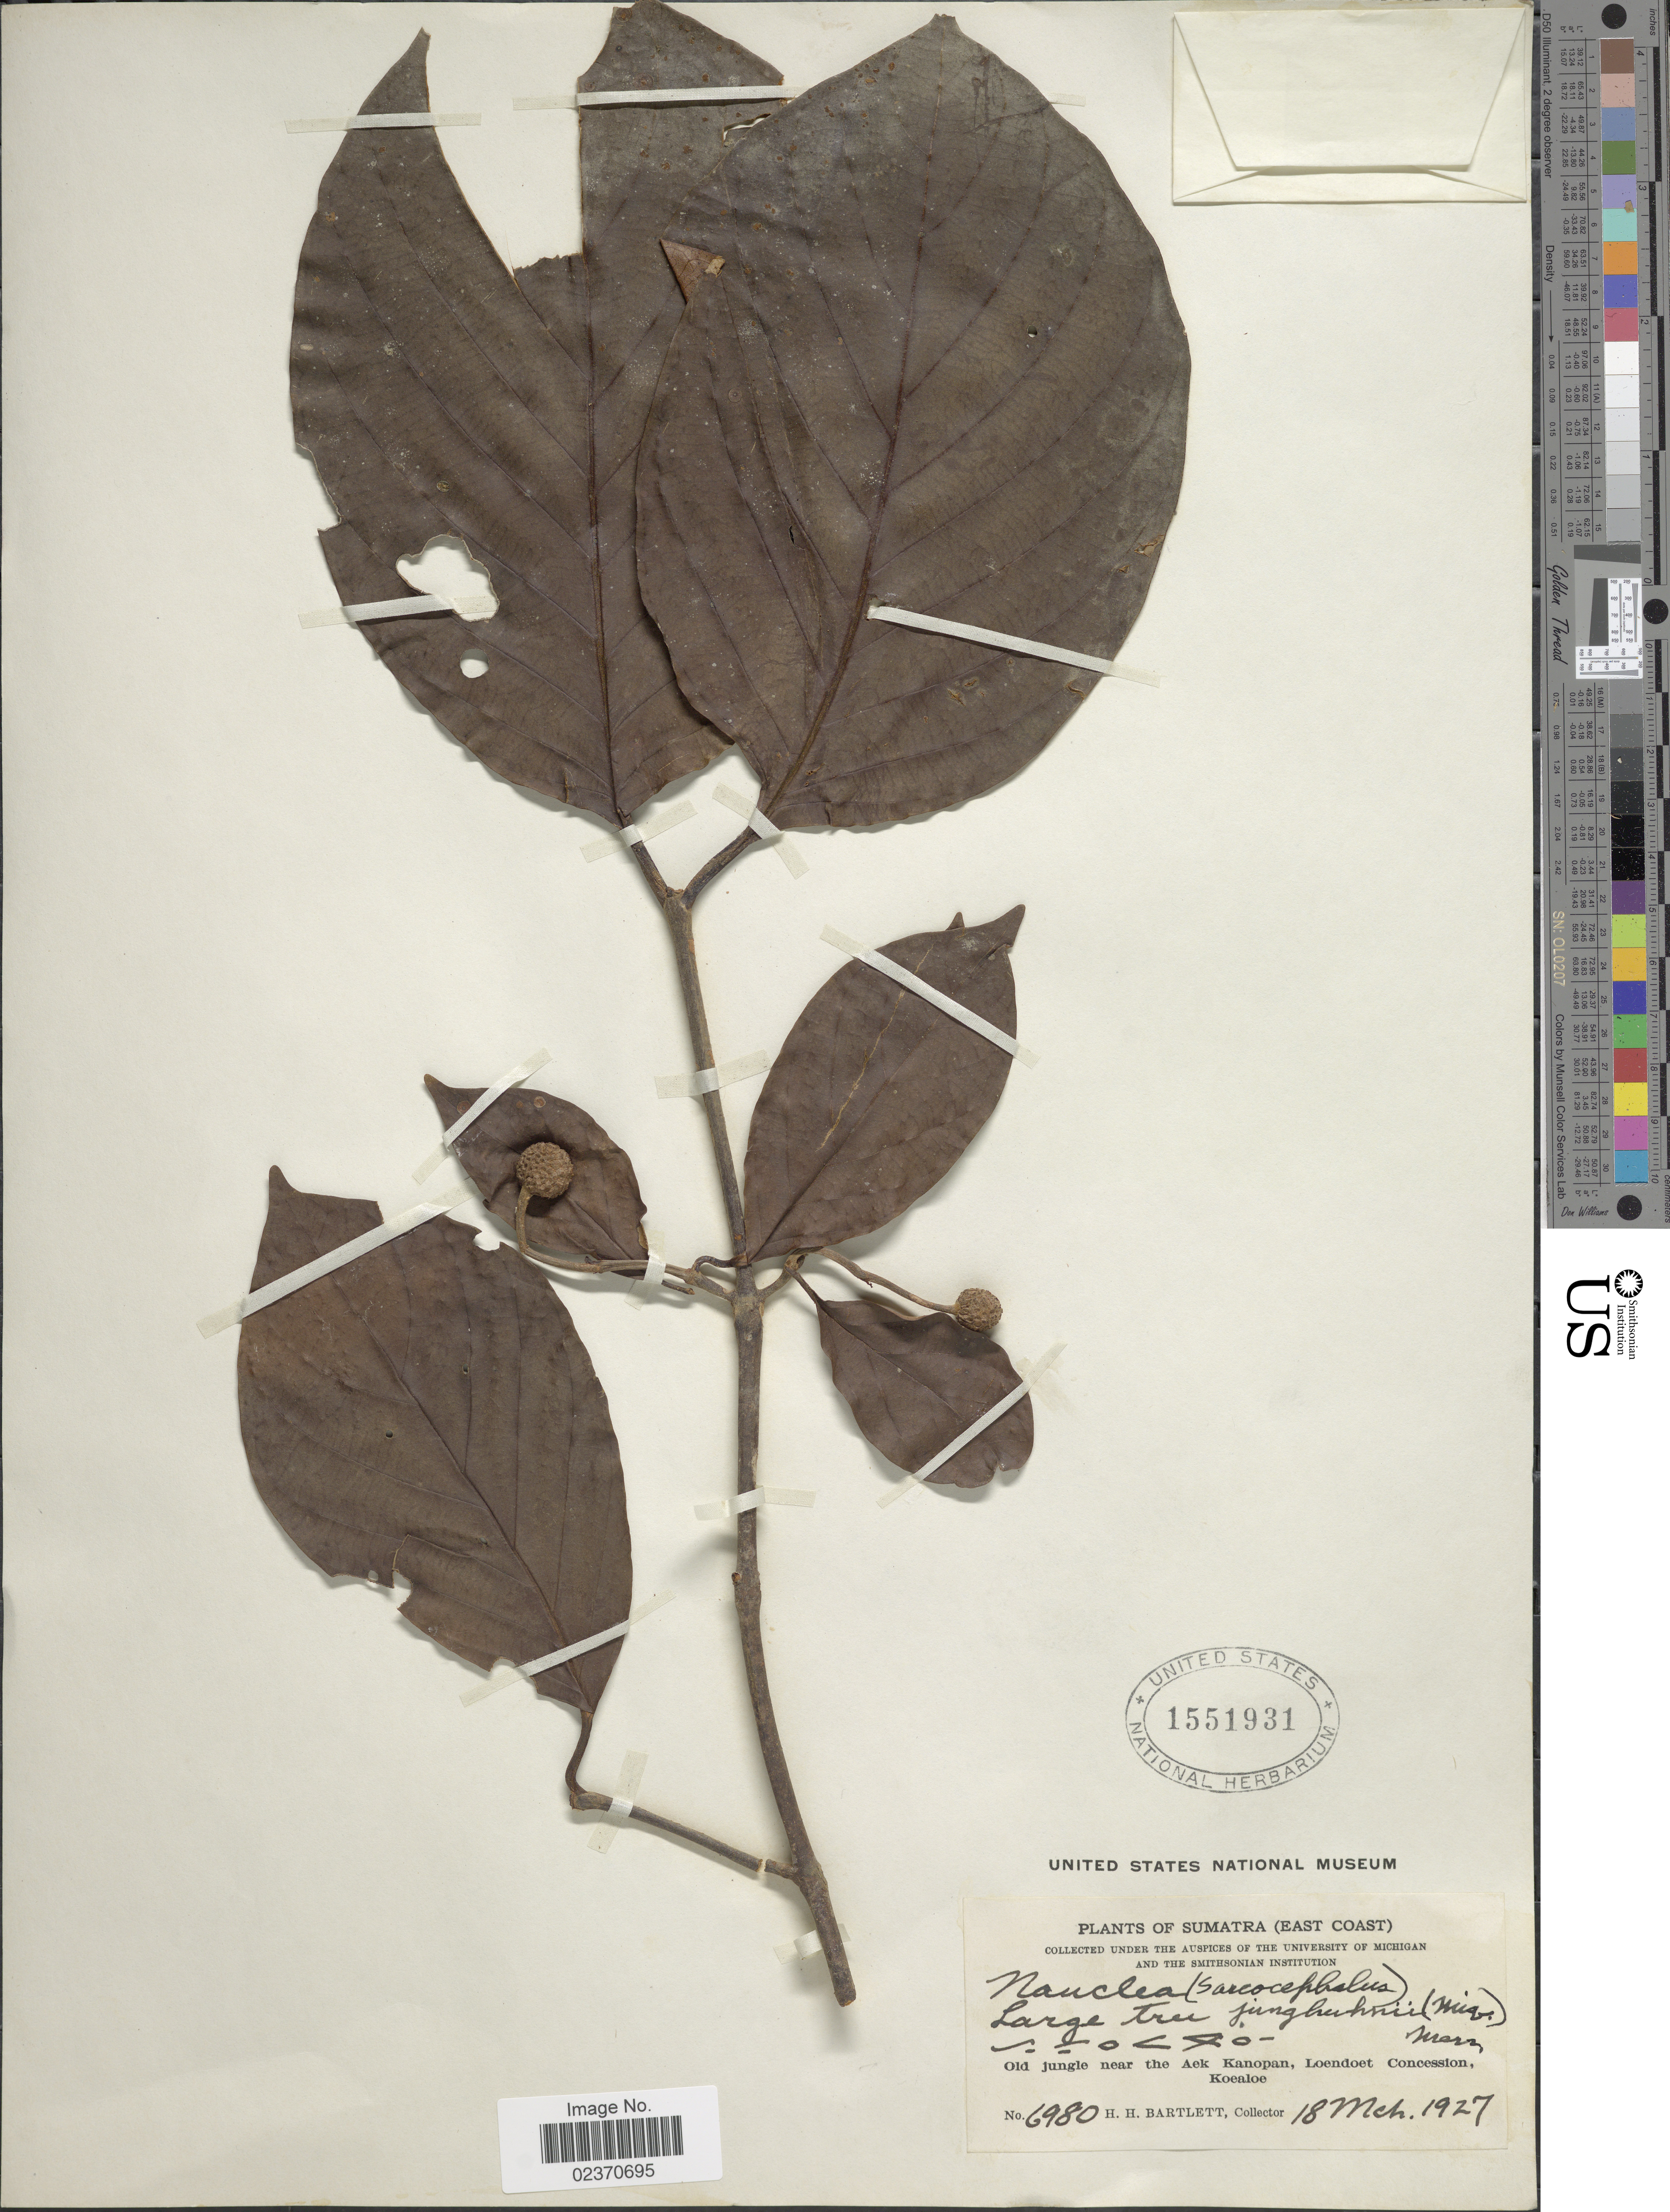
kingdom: Plantae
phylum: Tracheophyta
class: Magnoliopsida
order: Gentianales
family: Rubiaceae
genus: Nauclea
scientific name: Nauclea subdita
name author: Steud.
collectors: H. H. Bartlett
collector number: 6980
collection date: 1927-03-18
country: Indonesia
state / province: Sumatra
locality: Sumatra (East Coast) Old jungle near the Aek Kanopan, Loendoet Concession, Koealoe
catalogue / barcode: US 1551931